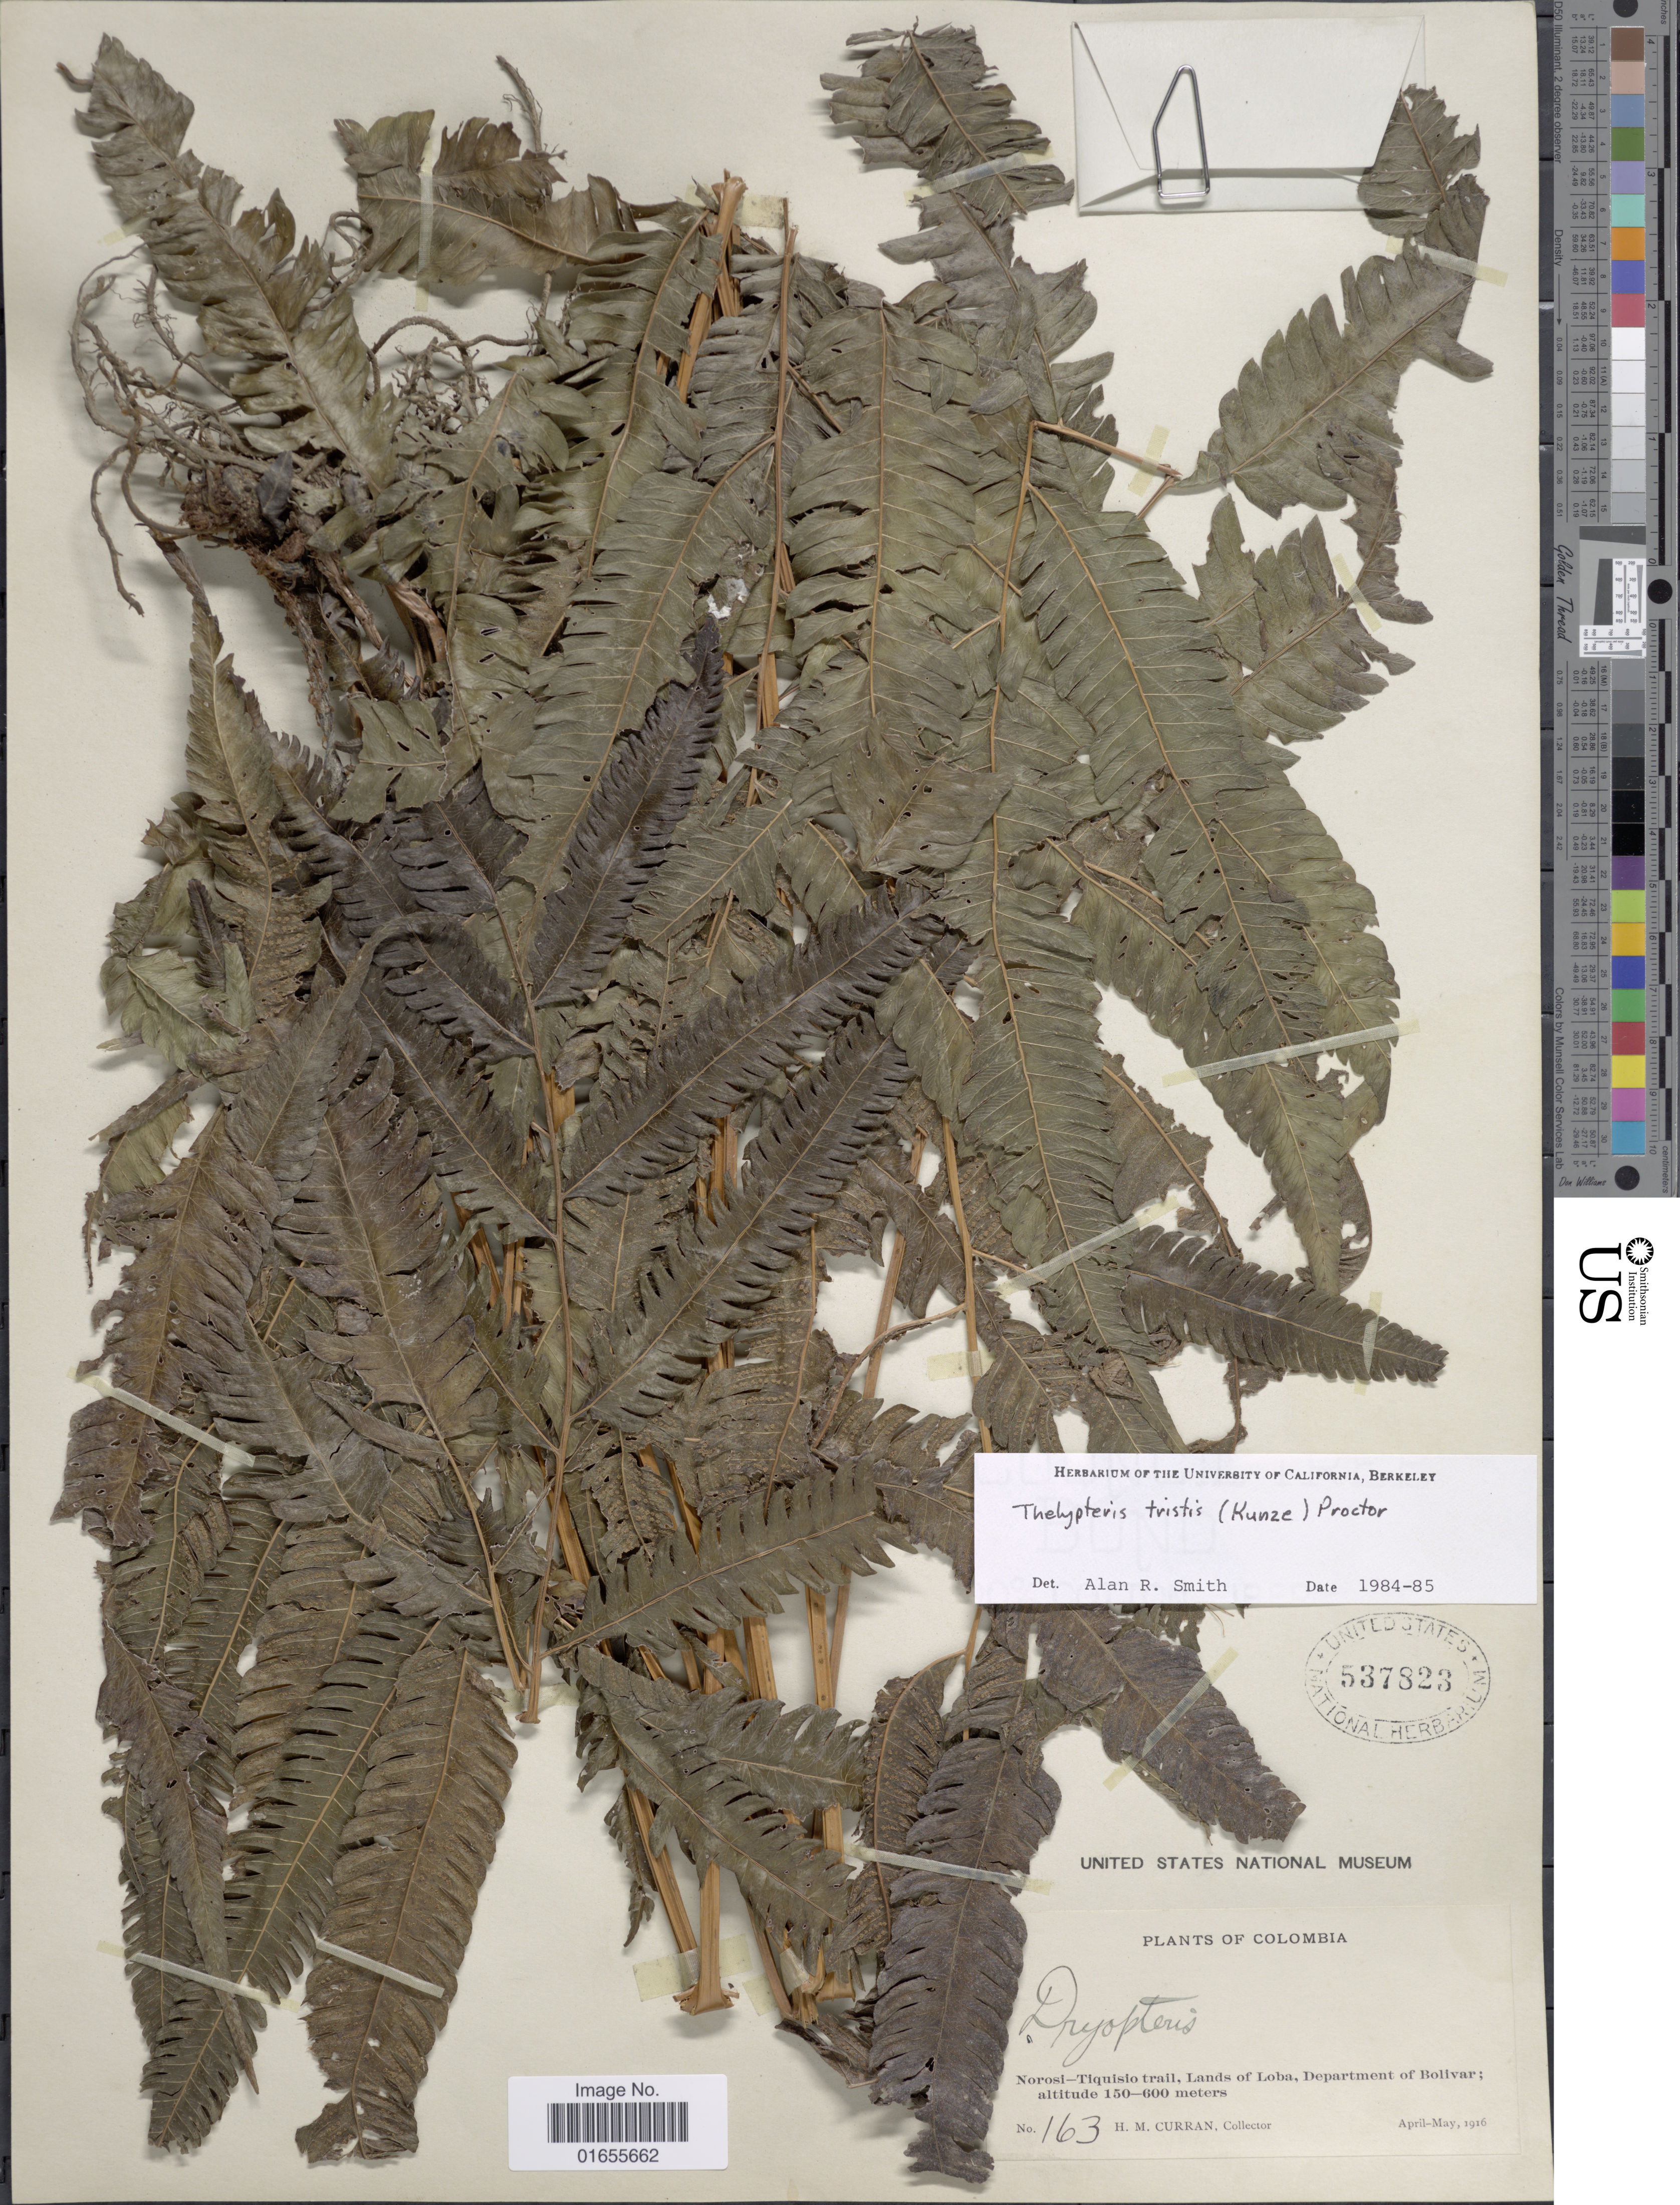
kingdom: Plantae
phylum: Tracheophyta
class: Polypodiopsida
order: Polypodiales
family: Thelypteridaceae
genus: Goniopteris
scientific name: Goniopteris tristis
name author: (Kuntze) Brade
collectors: H. M. Curran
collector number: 163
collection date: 1916-04/1916-05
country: Colombia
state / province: Bolívar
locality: Norosi - Tiquisio trail, Lands of Loba. Department of Bolivar.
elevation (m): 150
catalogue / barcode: US 537823